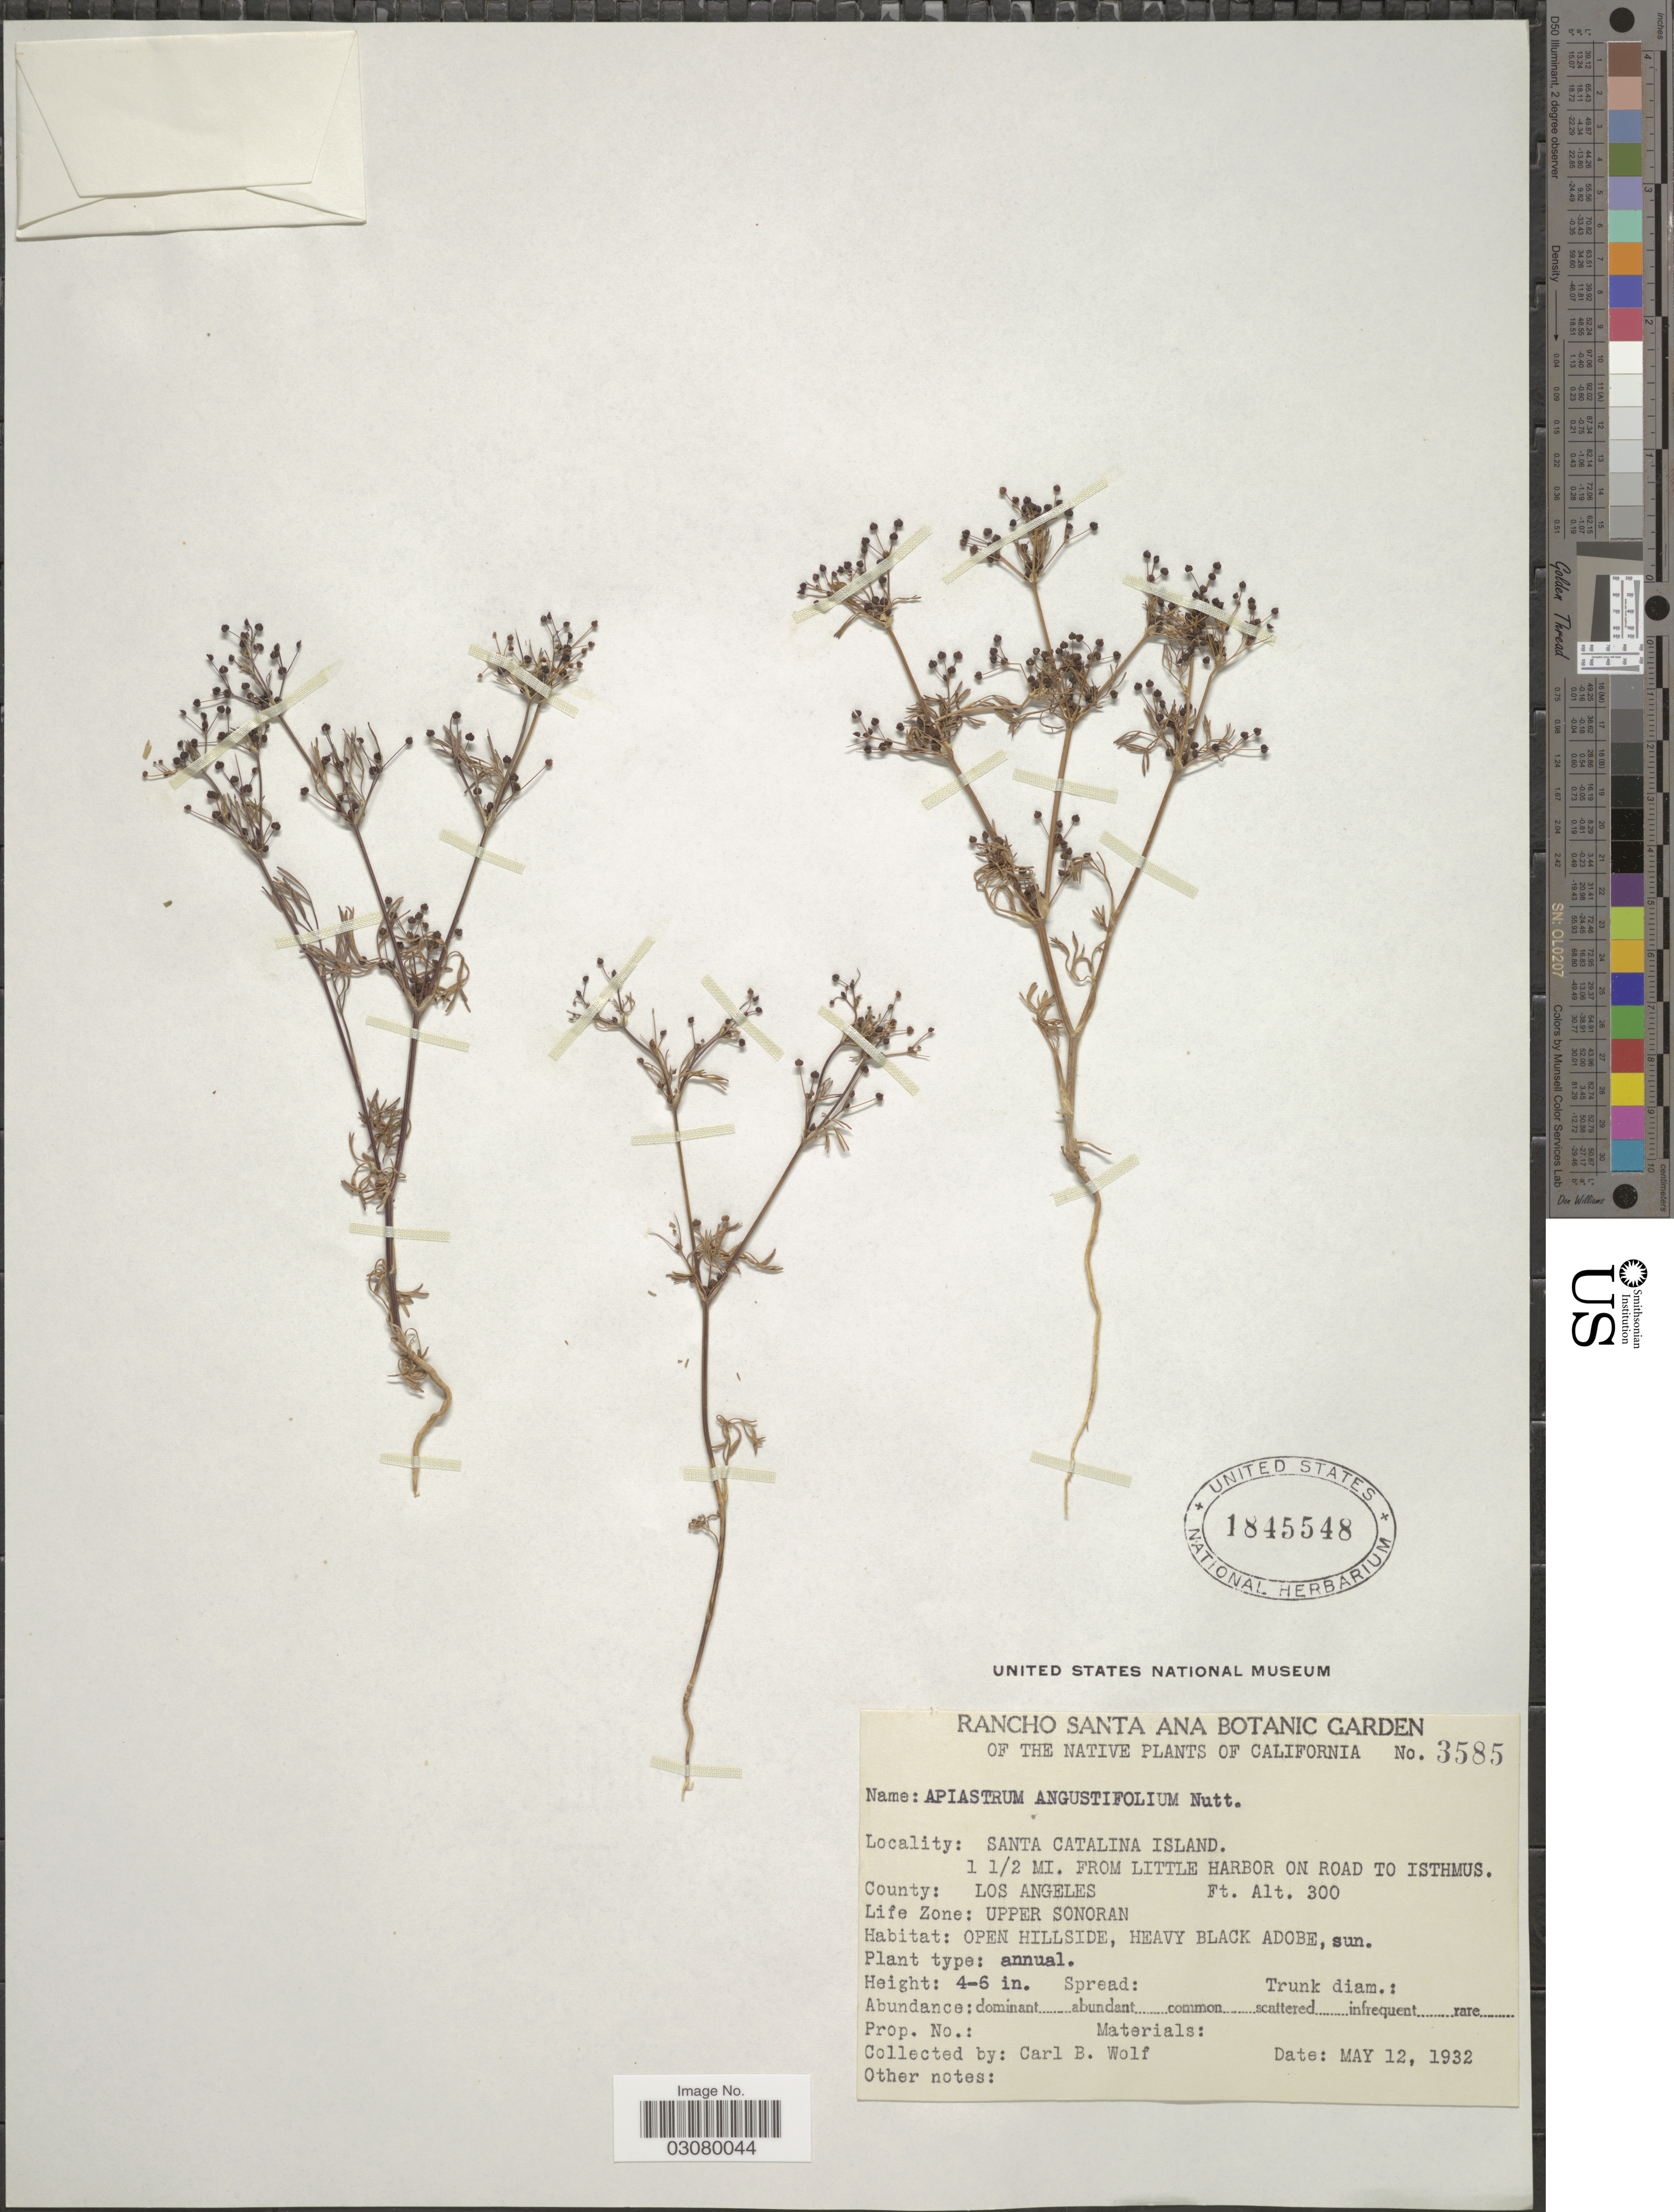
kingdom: Plantae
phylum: Tracheophyta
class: Magnoliopsida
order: Apiales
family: Apiaceae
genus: Apiastrum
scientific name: Apiastrum angustifolium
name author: Nutt.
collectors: C. B. Wolf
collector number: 3585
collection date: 1932-05-12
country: United States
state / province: California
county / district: Los Angeles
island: Santa Catalina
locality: Santa Catalina Island. 1½ mi. from Little Harbor on road to Isthmus. County: Los Angeles. Life Zone: Upper Sonoran.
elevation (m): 91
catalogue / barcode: US 1845548